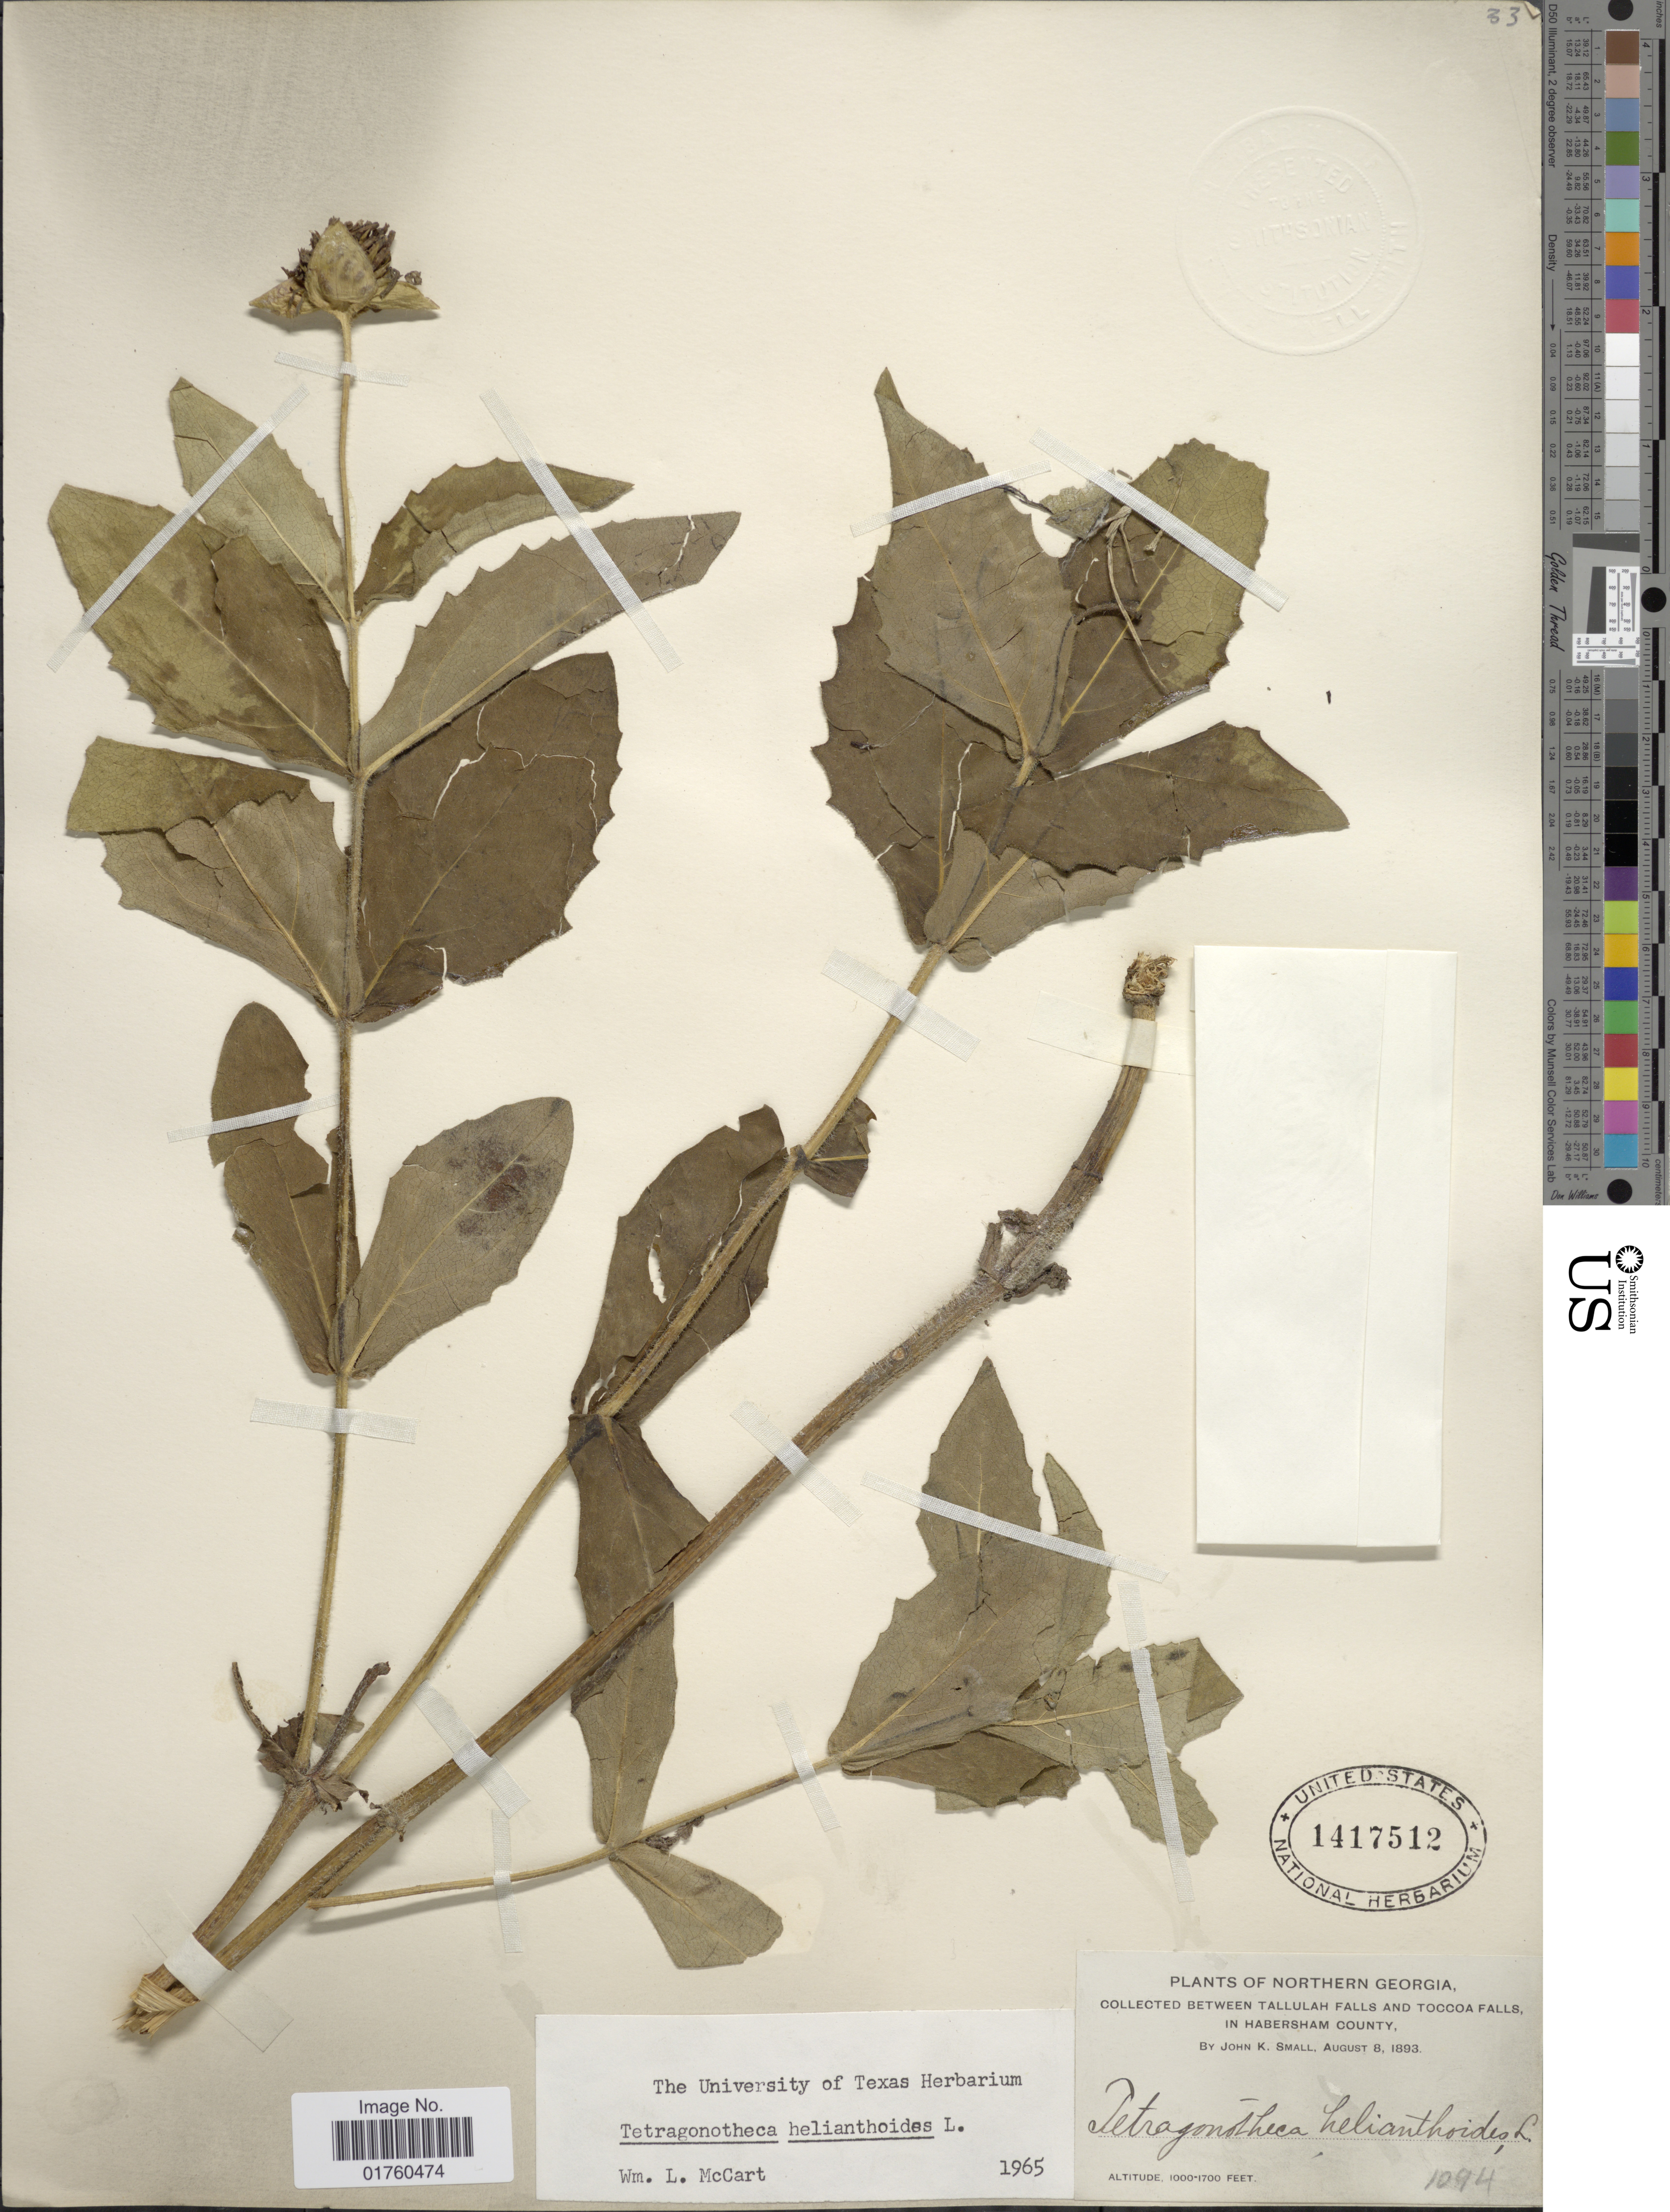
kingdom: Plantae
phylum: Tracheophyta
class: Magnoliopsida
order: Asterales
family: Asteraceae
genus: Tetragonotheca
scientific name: Tetragonotheca helianthoides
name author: L.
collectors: J. K. Small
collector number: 1094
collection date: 1893-08-08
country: United States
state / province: Georgia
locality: Northern Georgia. Between Tallulah Falls and Toccoa Falls inHabersham County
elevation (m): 305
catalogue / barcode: US 1417512